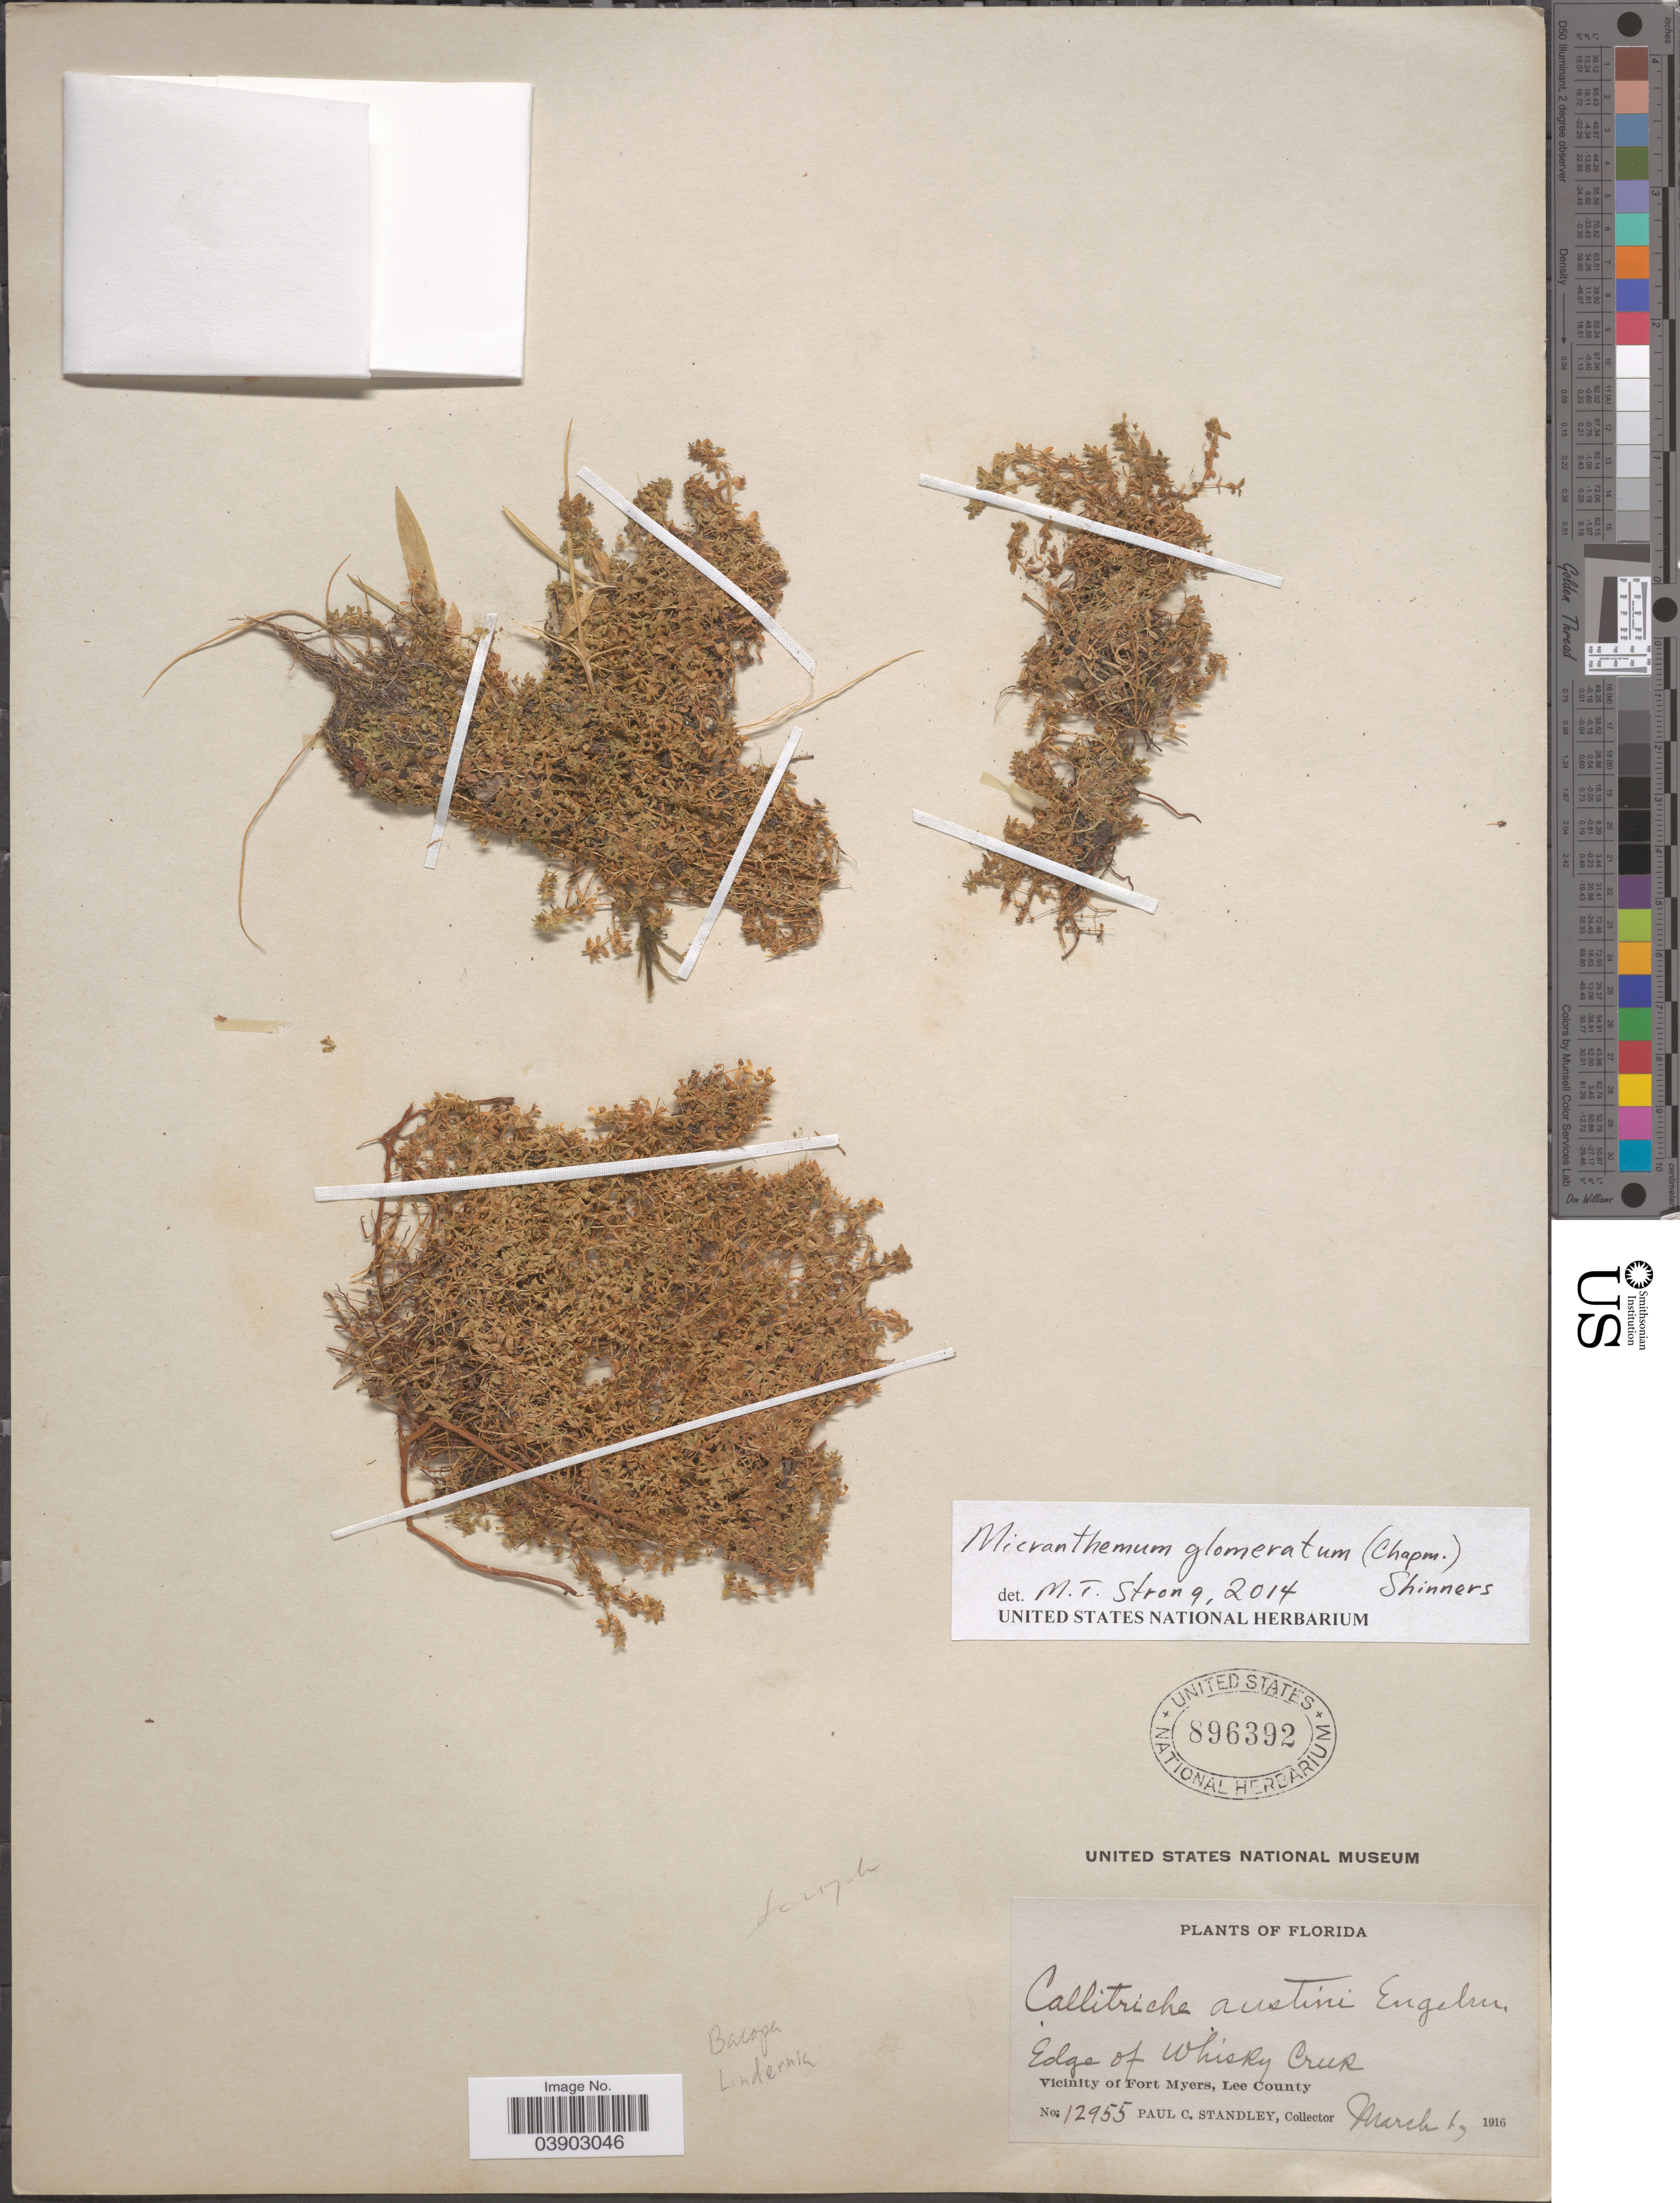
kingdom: Plantae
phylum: Tracheophyta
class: Magnoliopsida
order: Lamiales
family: Linderniaceae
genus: Micranthemum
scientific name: Micranthemum glomeratum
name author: (Chapm.) Shinners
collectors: P. C. Standley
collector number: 12955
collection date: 1916-03-01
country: United States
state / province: Florida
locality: Edge of Whisky Creek. Vicinity of Fort Myers, Lee County.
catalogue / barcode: US 896392